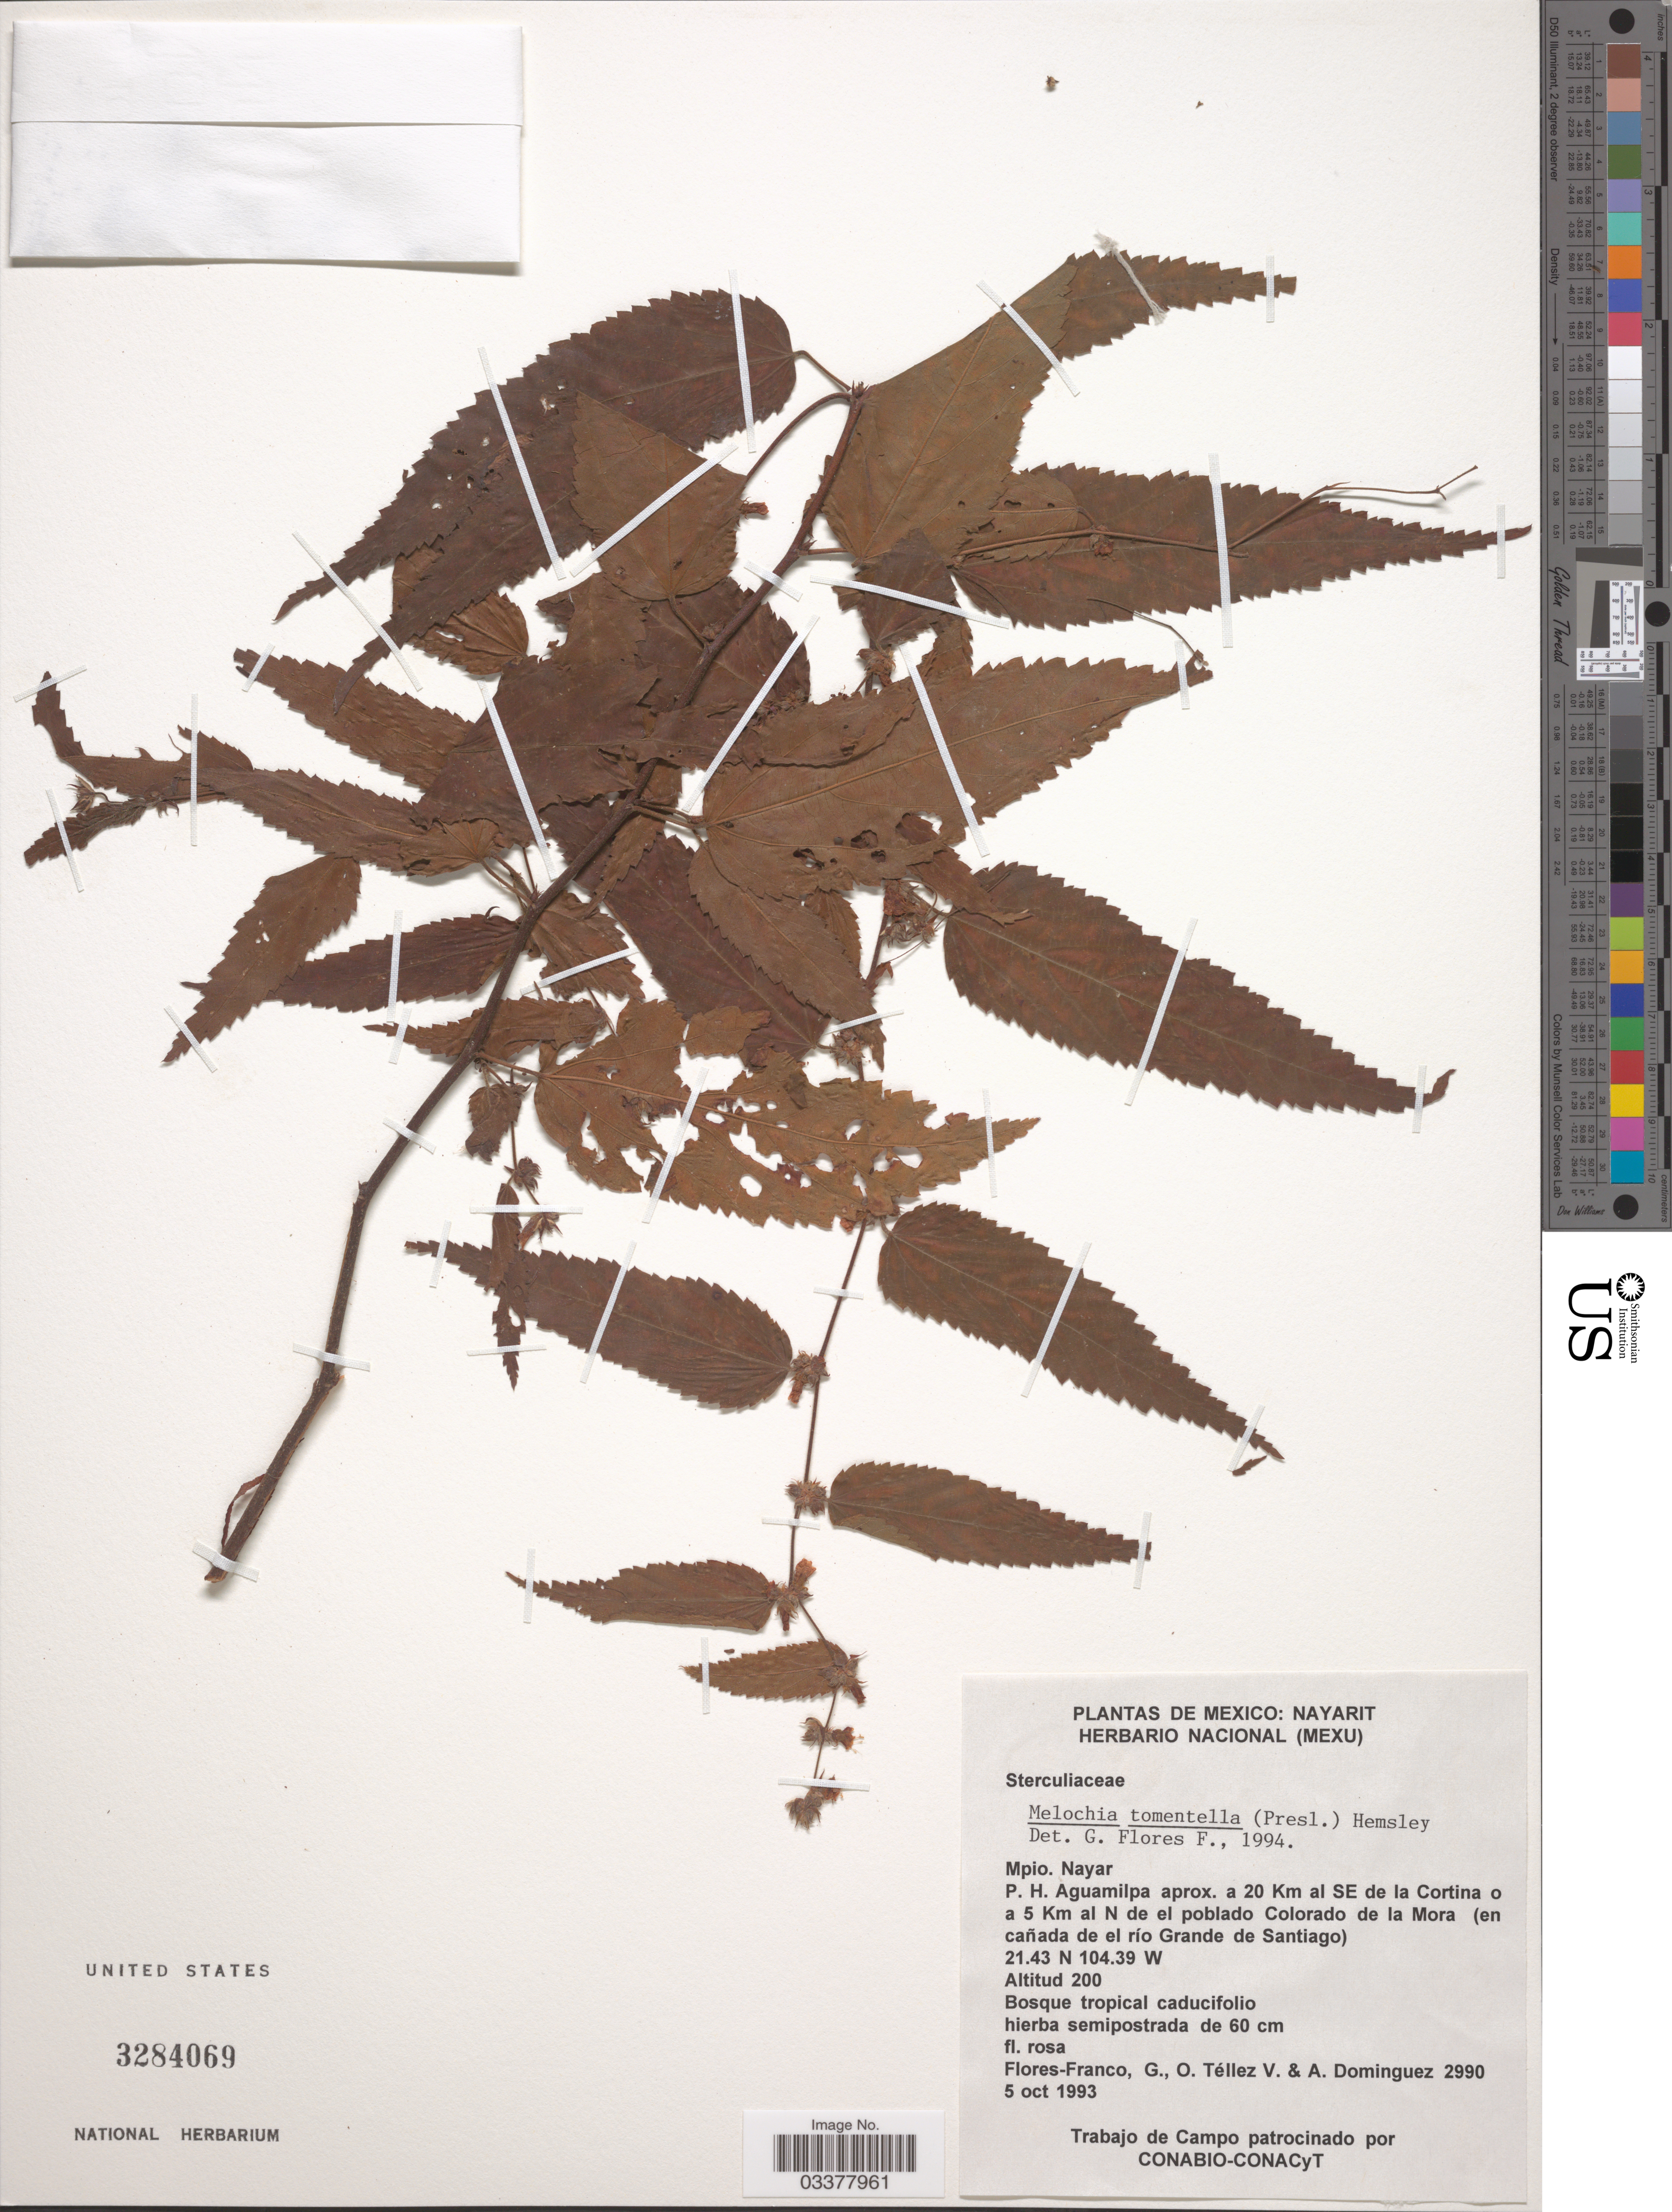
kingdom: Plantae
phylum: Tracheophyta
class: Magnoliopsida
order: Malvales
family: Malvaceae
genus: Melochia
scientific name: Melochia tomentella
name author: (C. Presl) Hemsl.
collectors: G. Flores F., O. Téllez V. & A. Dominguez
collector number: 2990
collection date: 1993-10-05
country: Mexico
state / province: Nayarit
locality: Mpio. Nayar. P. H. Aguamilpa aprox. a 20 Km al SE de la Cortina o a 5 Km al N de el poblado Colorado de la Mora (en cañada de el río Grande de Santiago).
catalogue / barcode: US 3284069